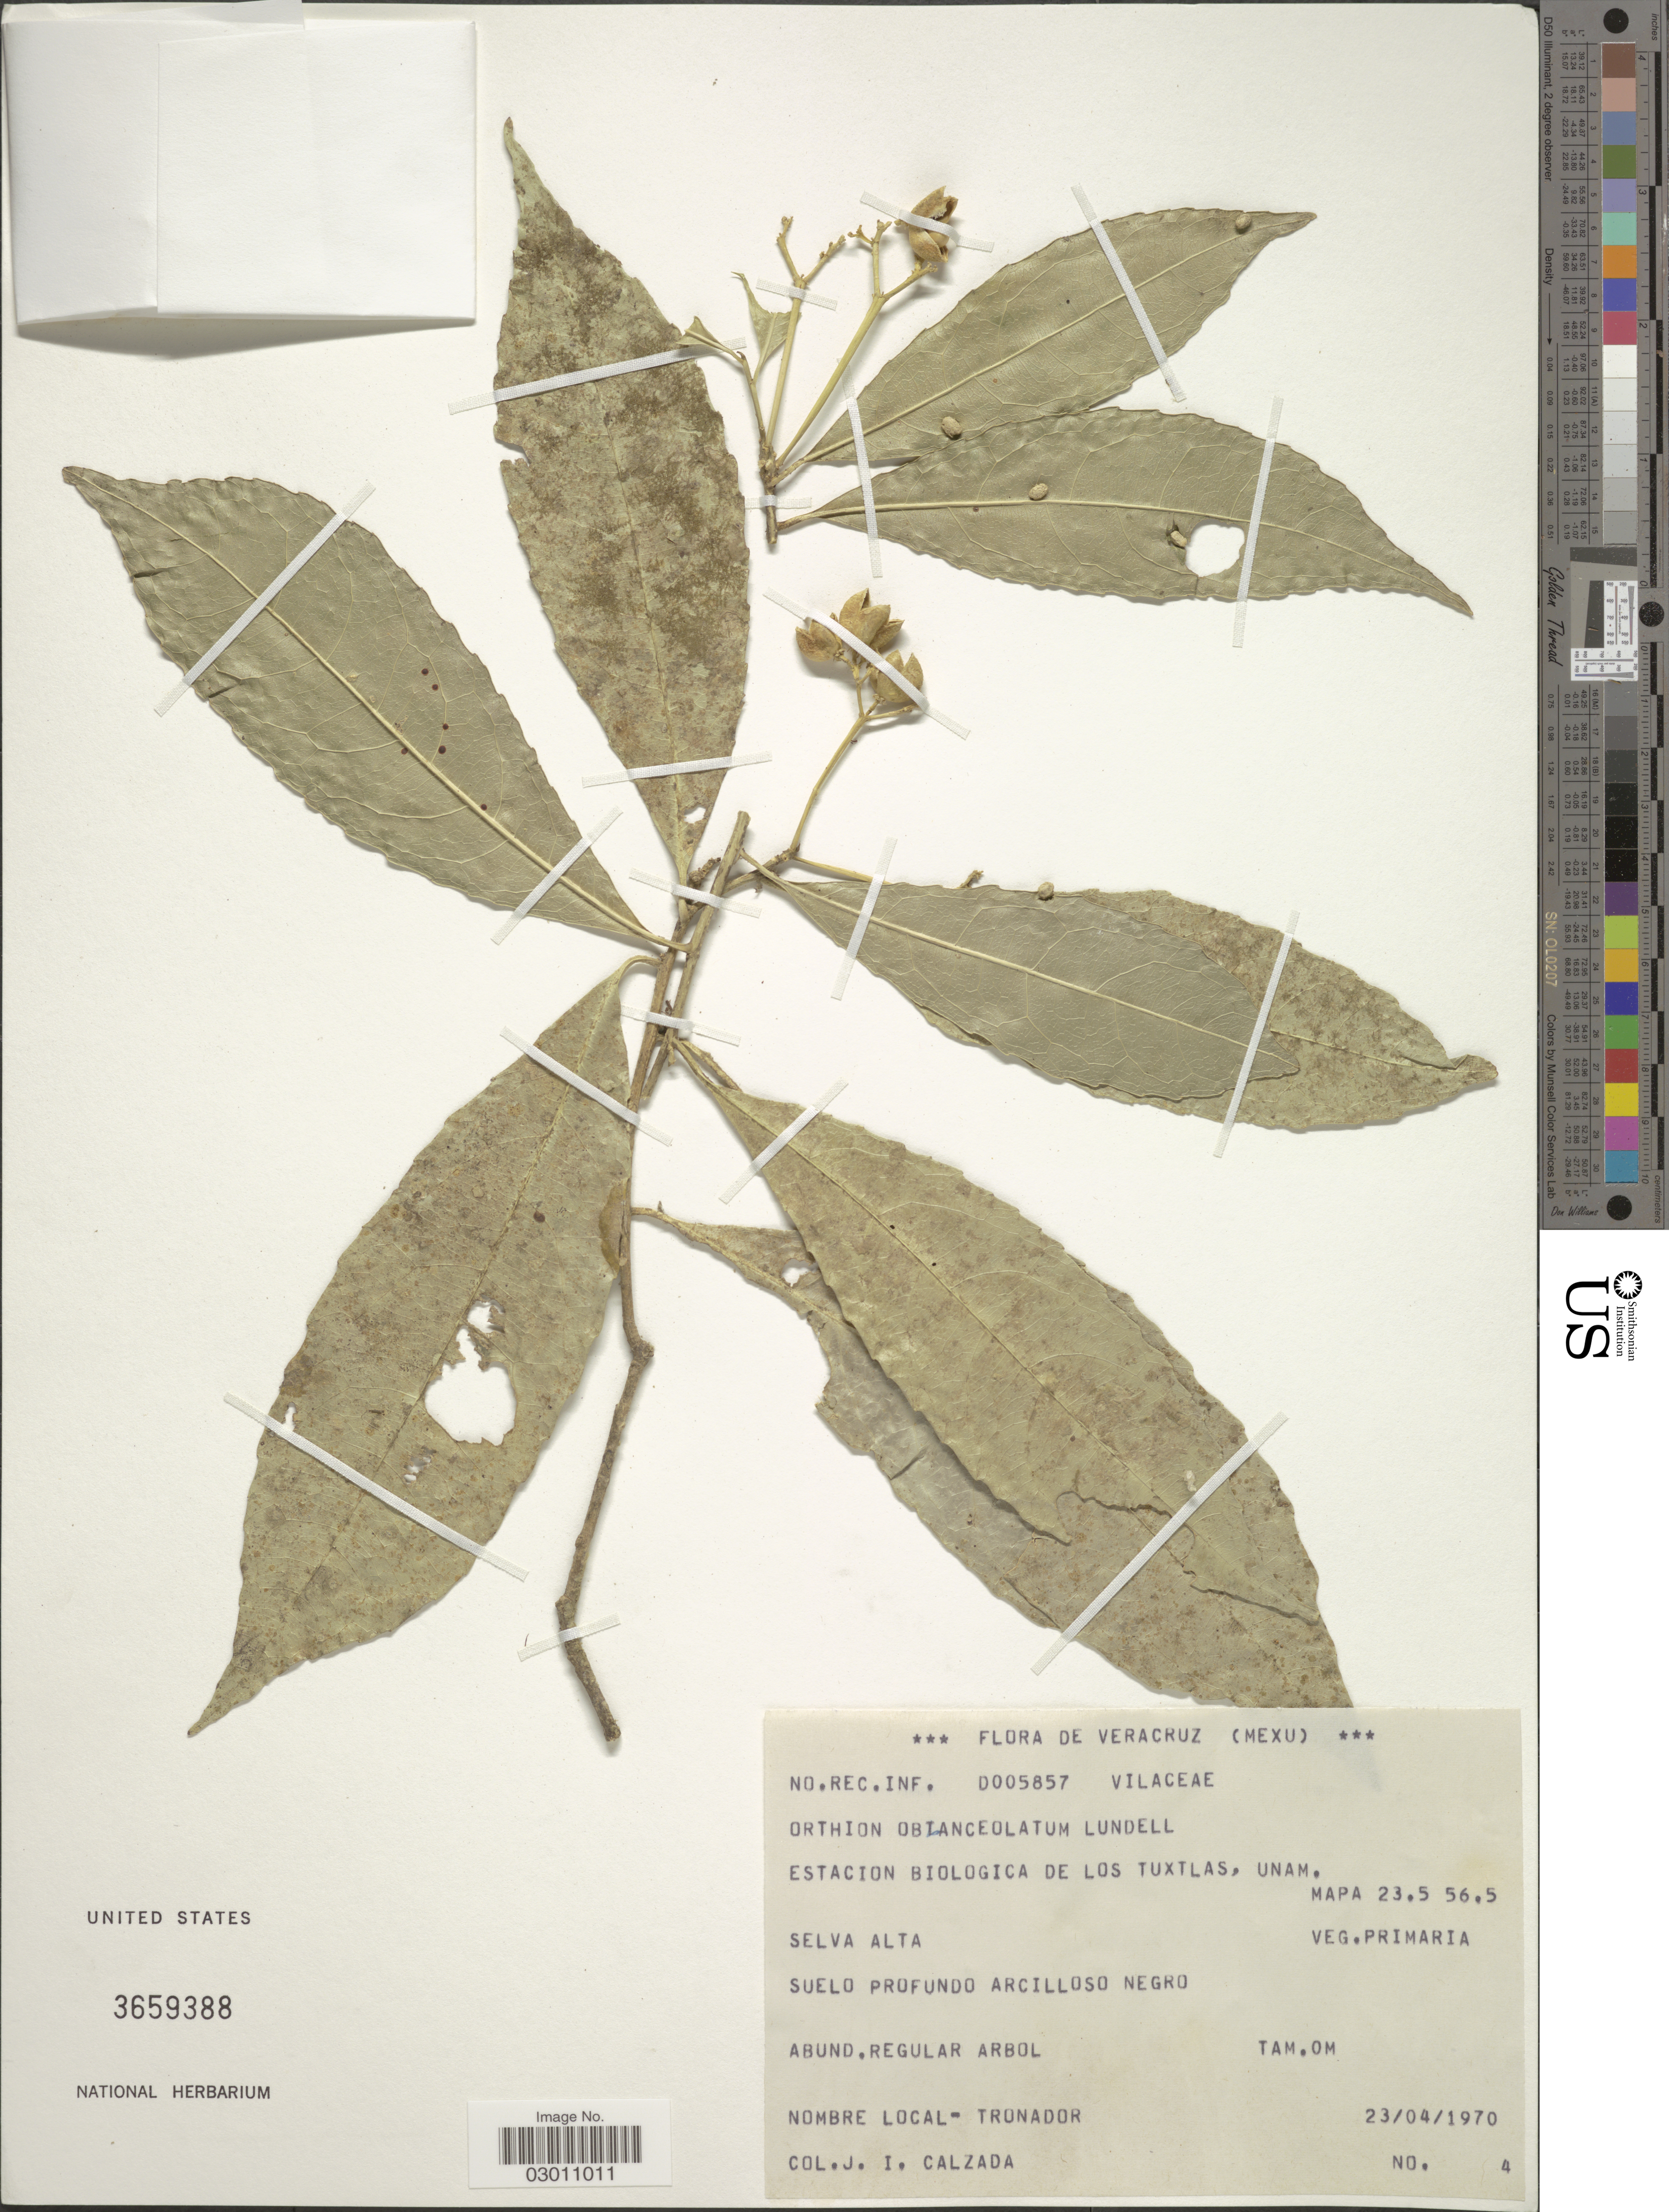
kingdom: Plantae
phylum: Tracheophyta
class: Magnoliopsida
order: Malpighiales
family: Violaceae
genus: Orthion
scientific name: Orthion oblanceolatum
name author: Lundell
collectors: J. I. Calzada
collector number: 4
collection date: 1970-04-23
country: Mexico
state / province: Veracruz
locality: Veracruz. Estacion Biologica de los Tuxtlas, Unam. Mapa 23.5 56.5.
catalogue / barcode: US 3659388